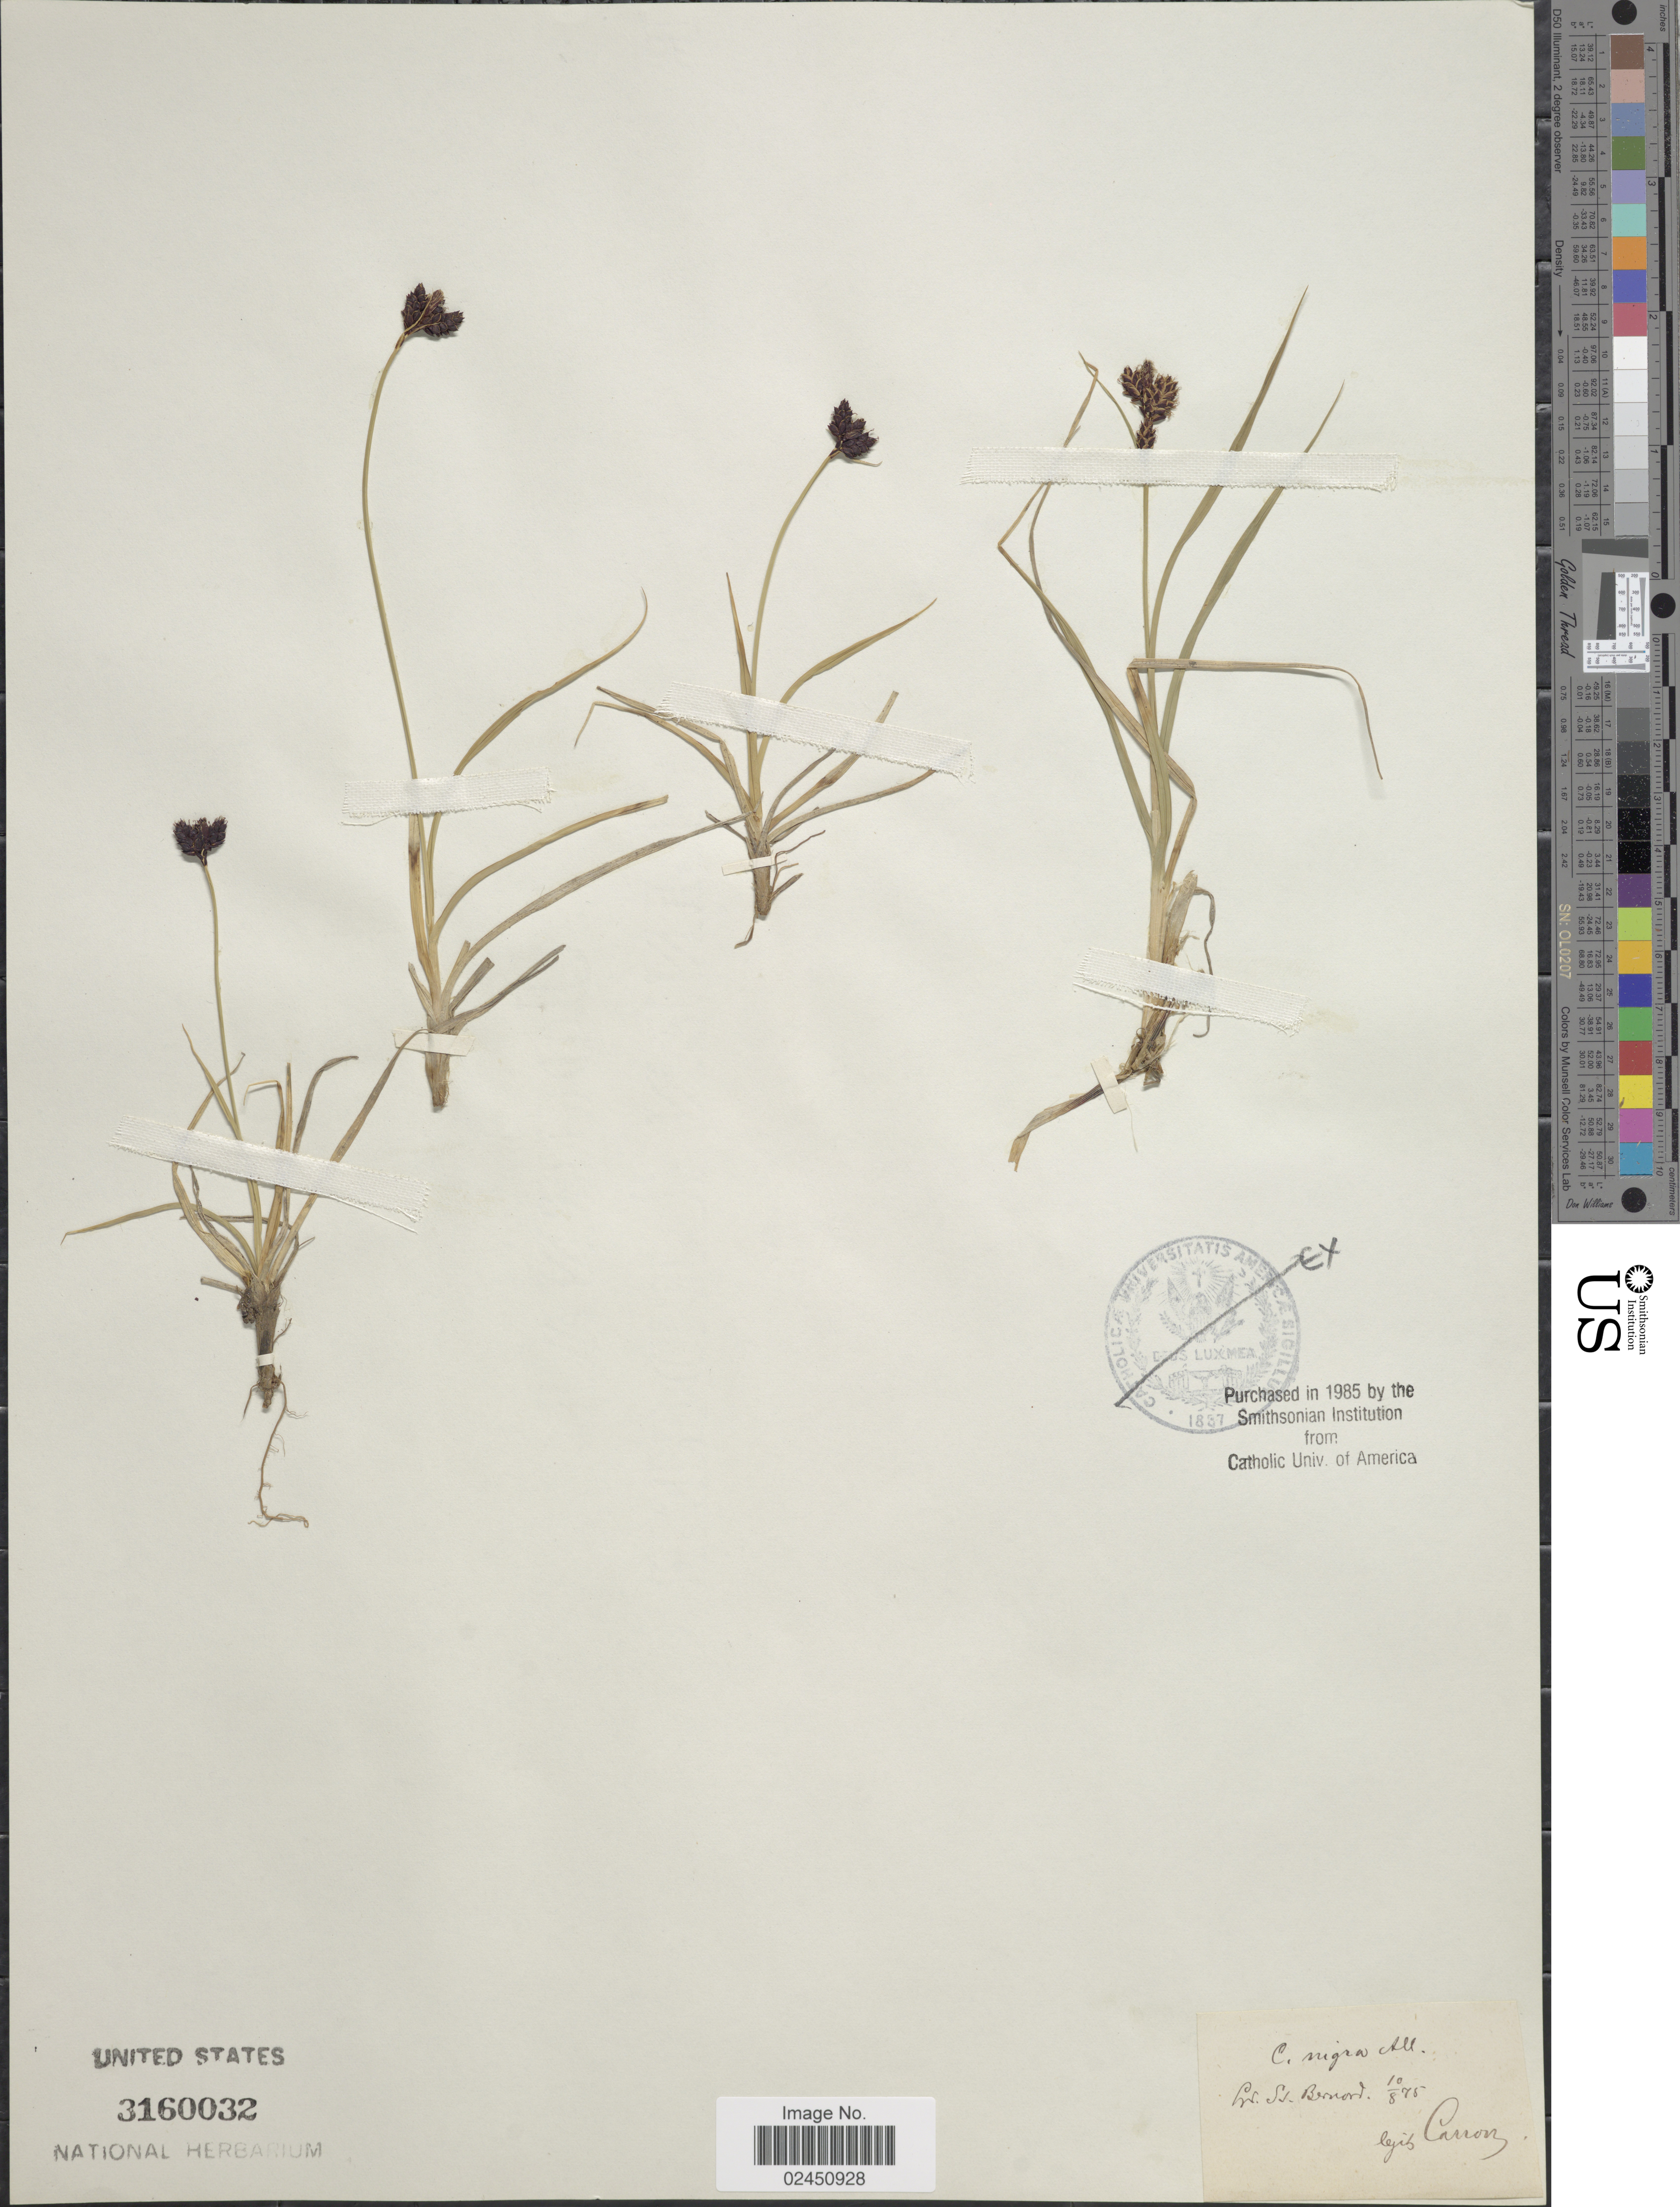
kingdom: Plantae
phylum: Tracheophyta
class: Liliopsida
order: Poales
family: Cyperaceae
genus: Carex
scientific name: Carex parviflora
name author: Host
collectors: Carron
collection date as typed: Transcribed d/m/y: 10/8/75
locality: [illegible text] St. Bernard[interpreted]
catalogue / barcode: US 3160032